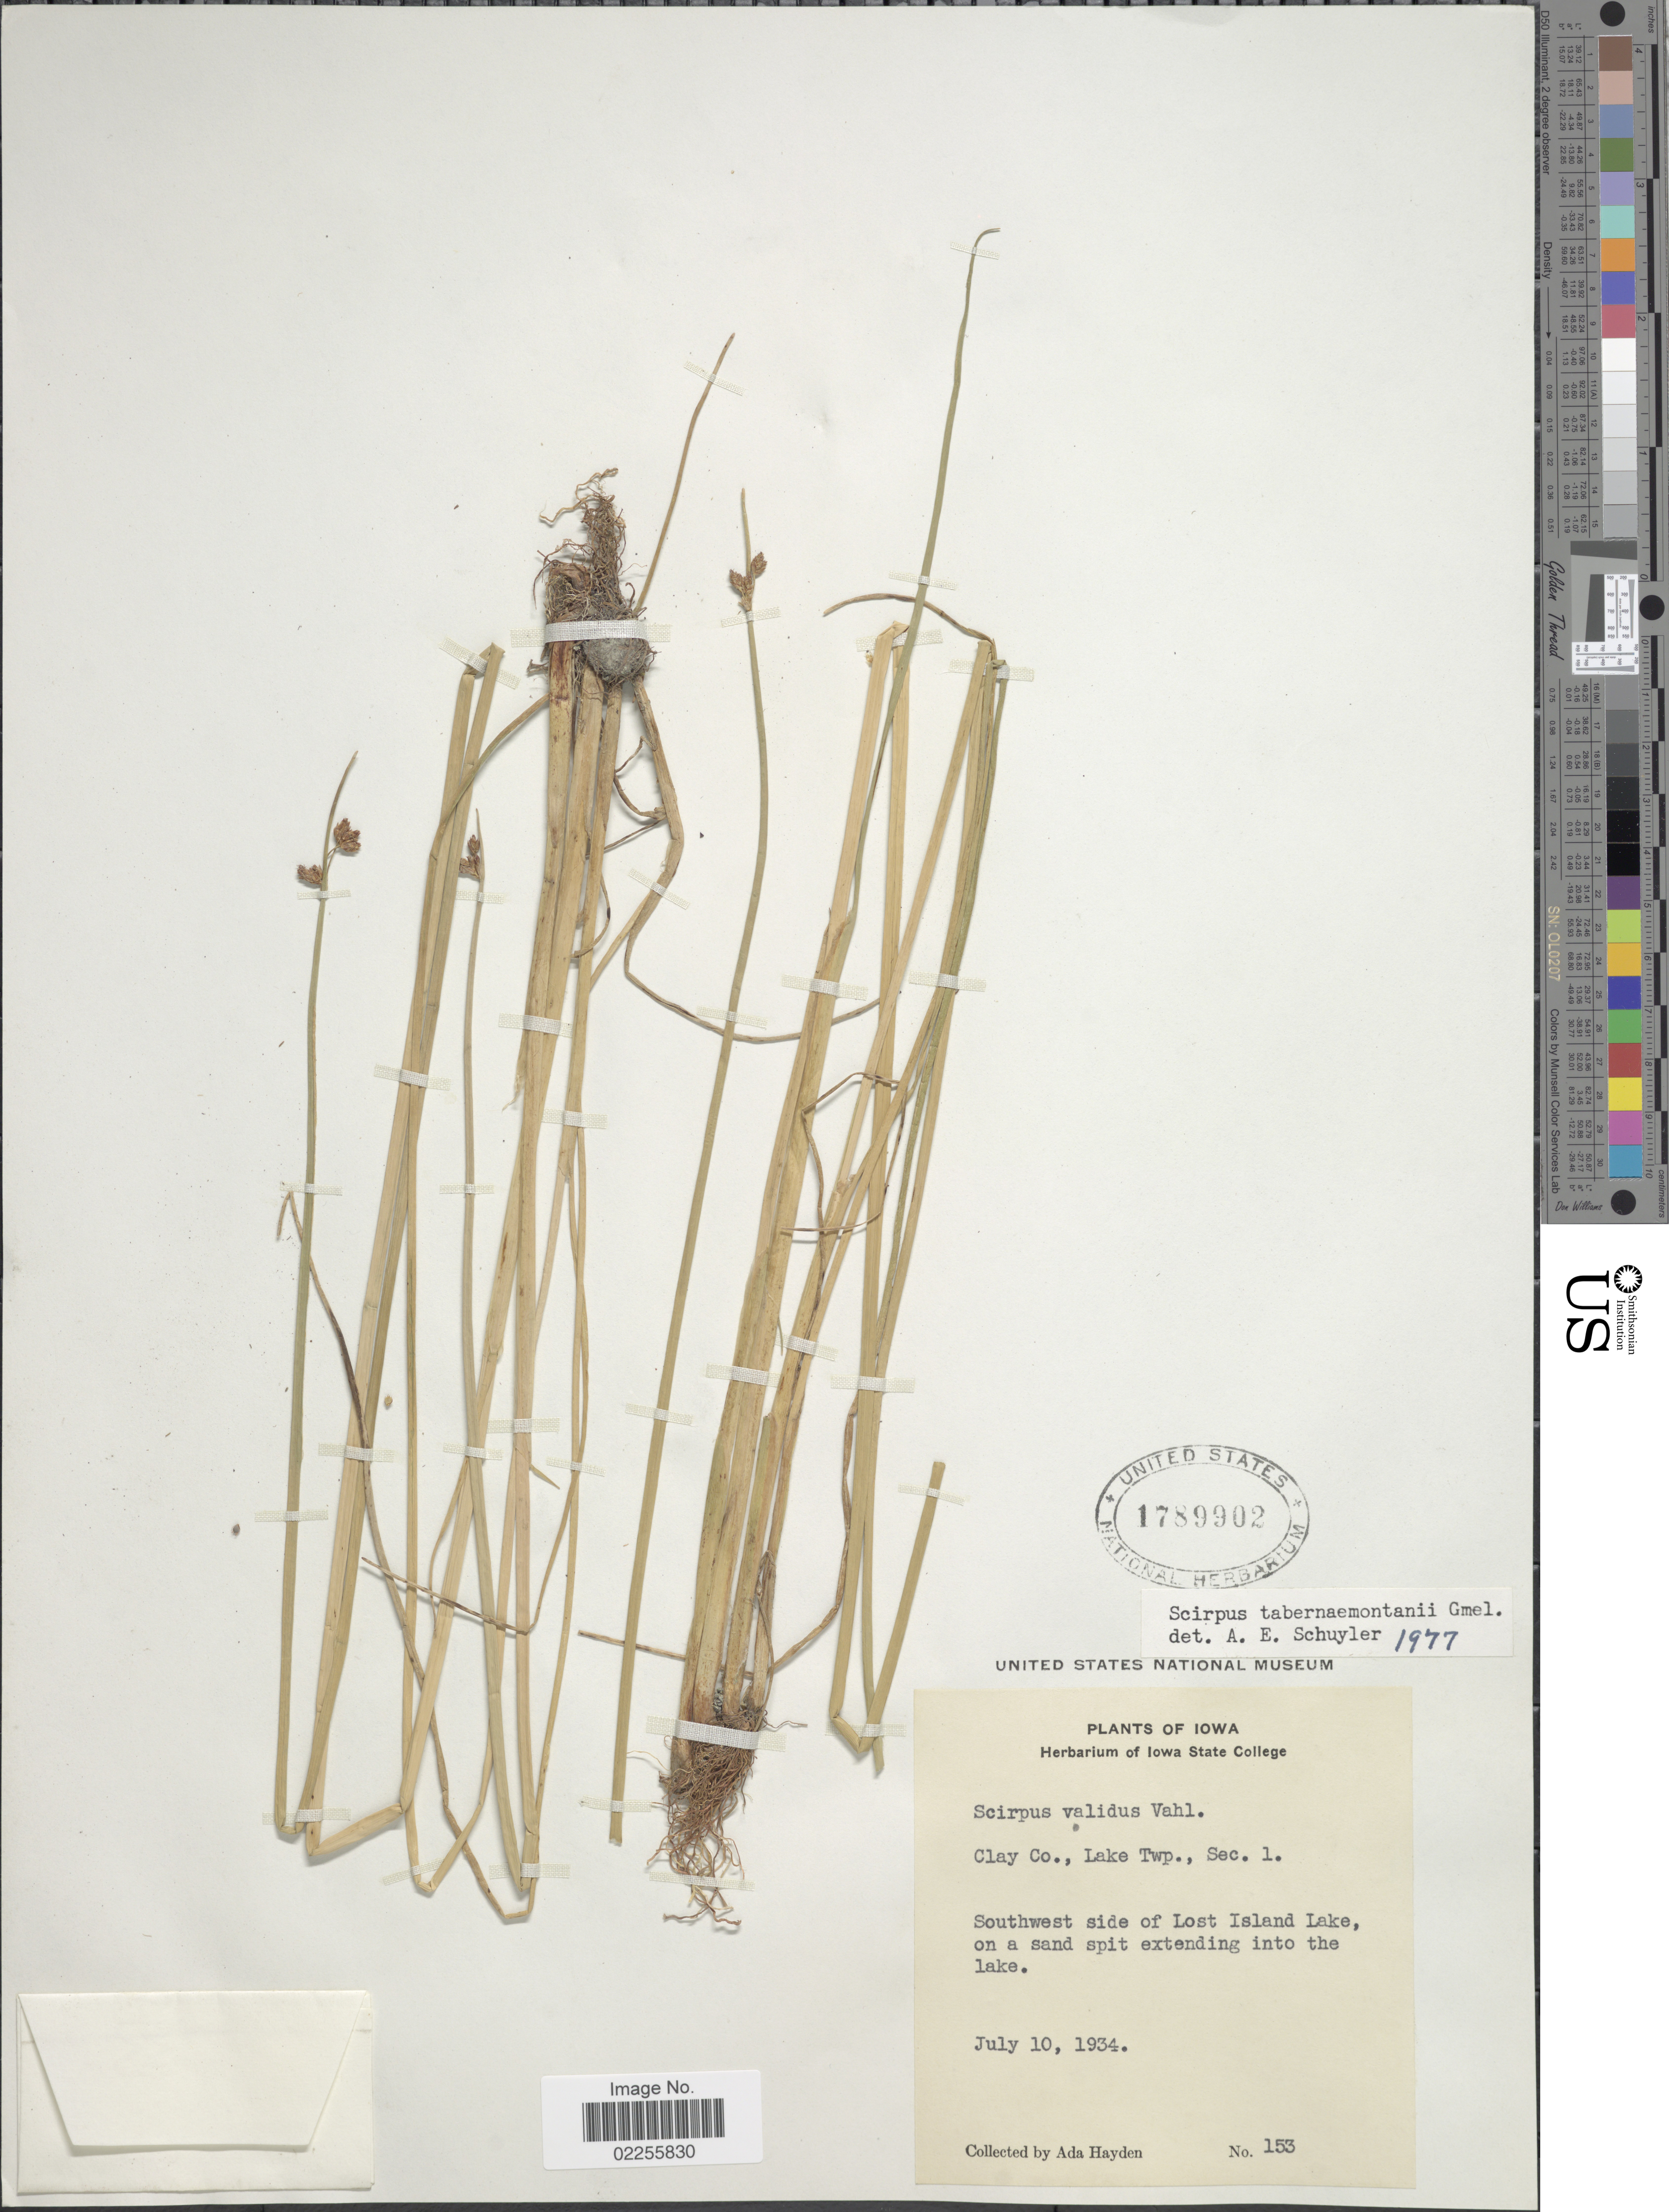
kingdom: Plantae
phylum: Tracheophyta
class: Liliopsida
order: Poales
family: Cyperaceae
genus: Schoenoplectus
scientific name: Schoenoplectus tabernaemontani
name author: (C.C. Gmel.) Palla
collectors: Ada Hayden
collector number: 153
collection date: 1934-07-10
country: United States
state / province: Iowa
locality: Clay Co., Lake Twp., Sec. 1, southwest side of Lost Island Lake on a sand spit extending into the lake.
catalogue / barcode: US 1789902